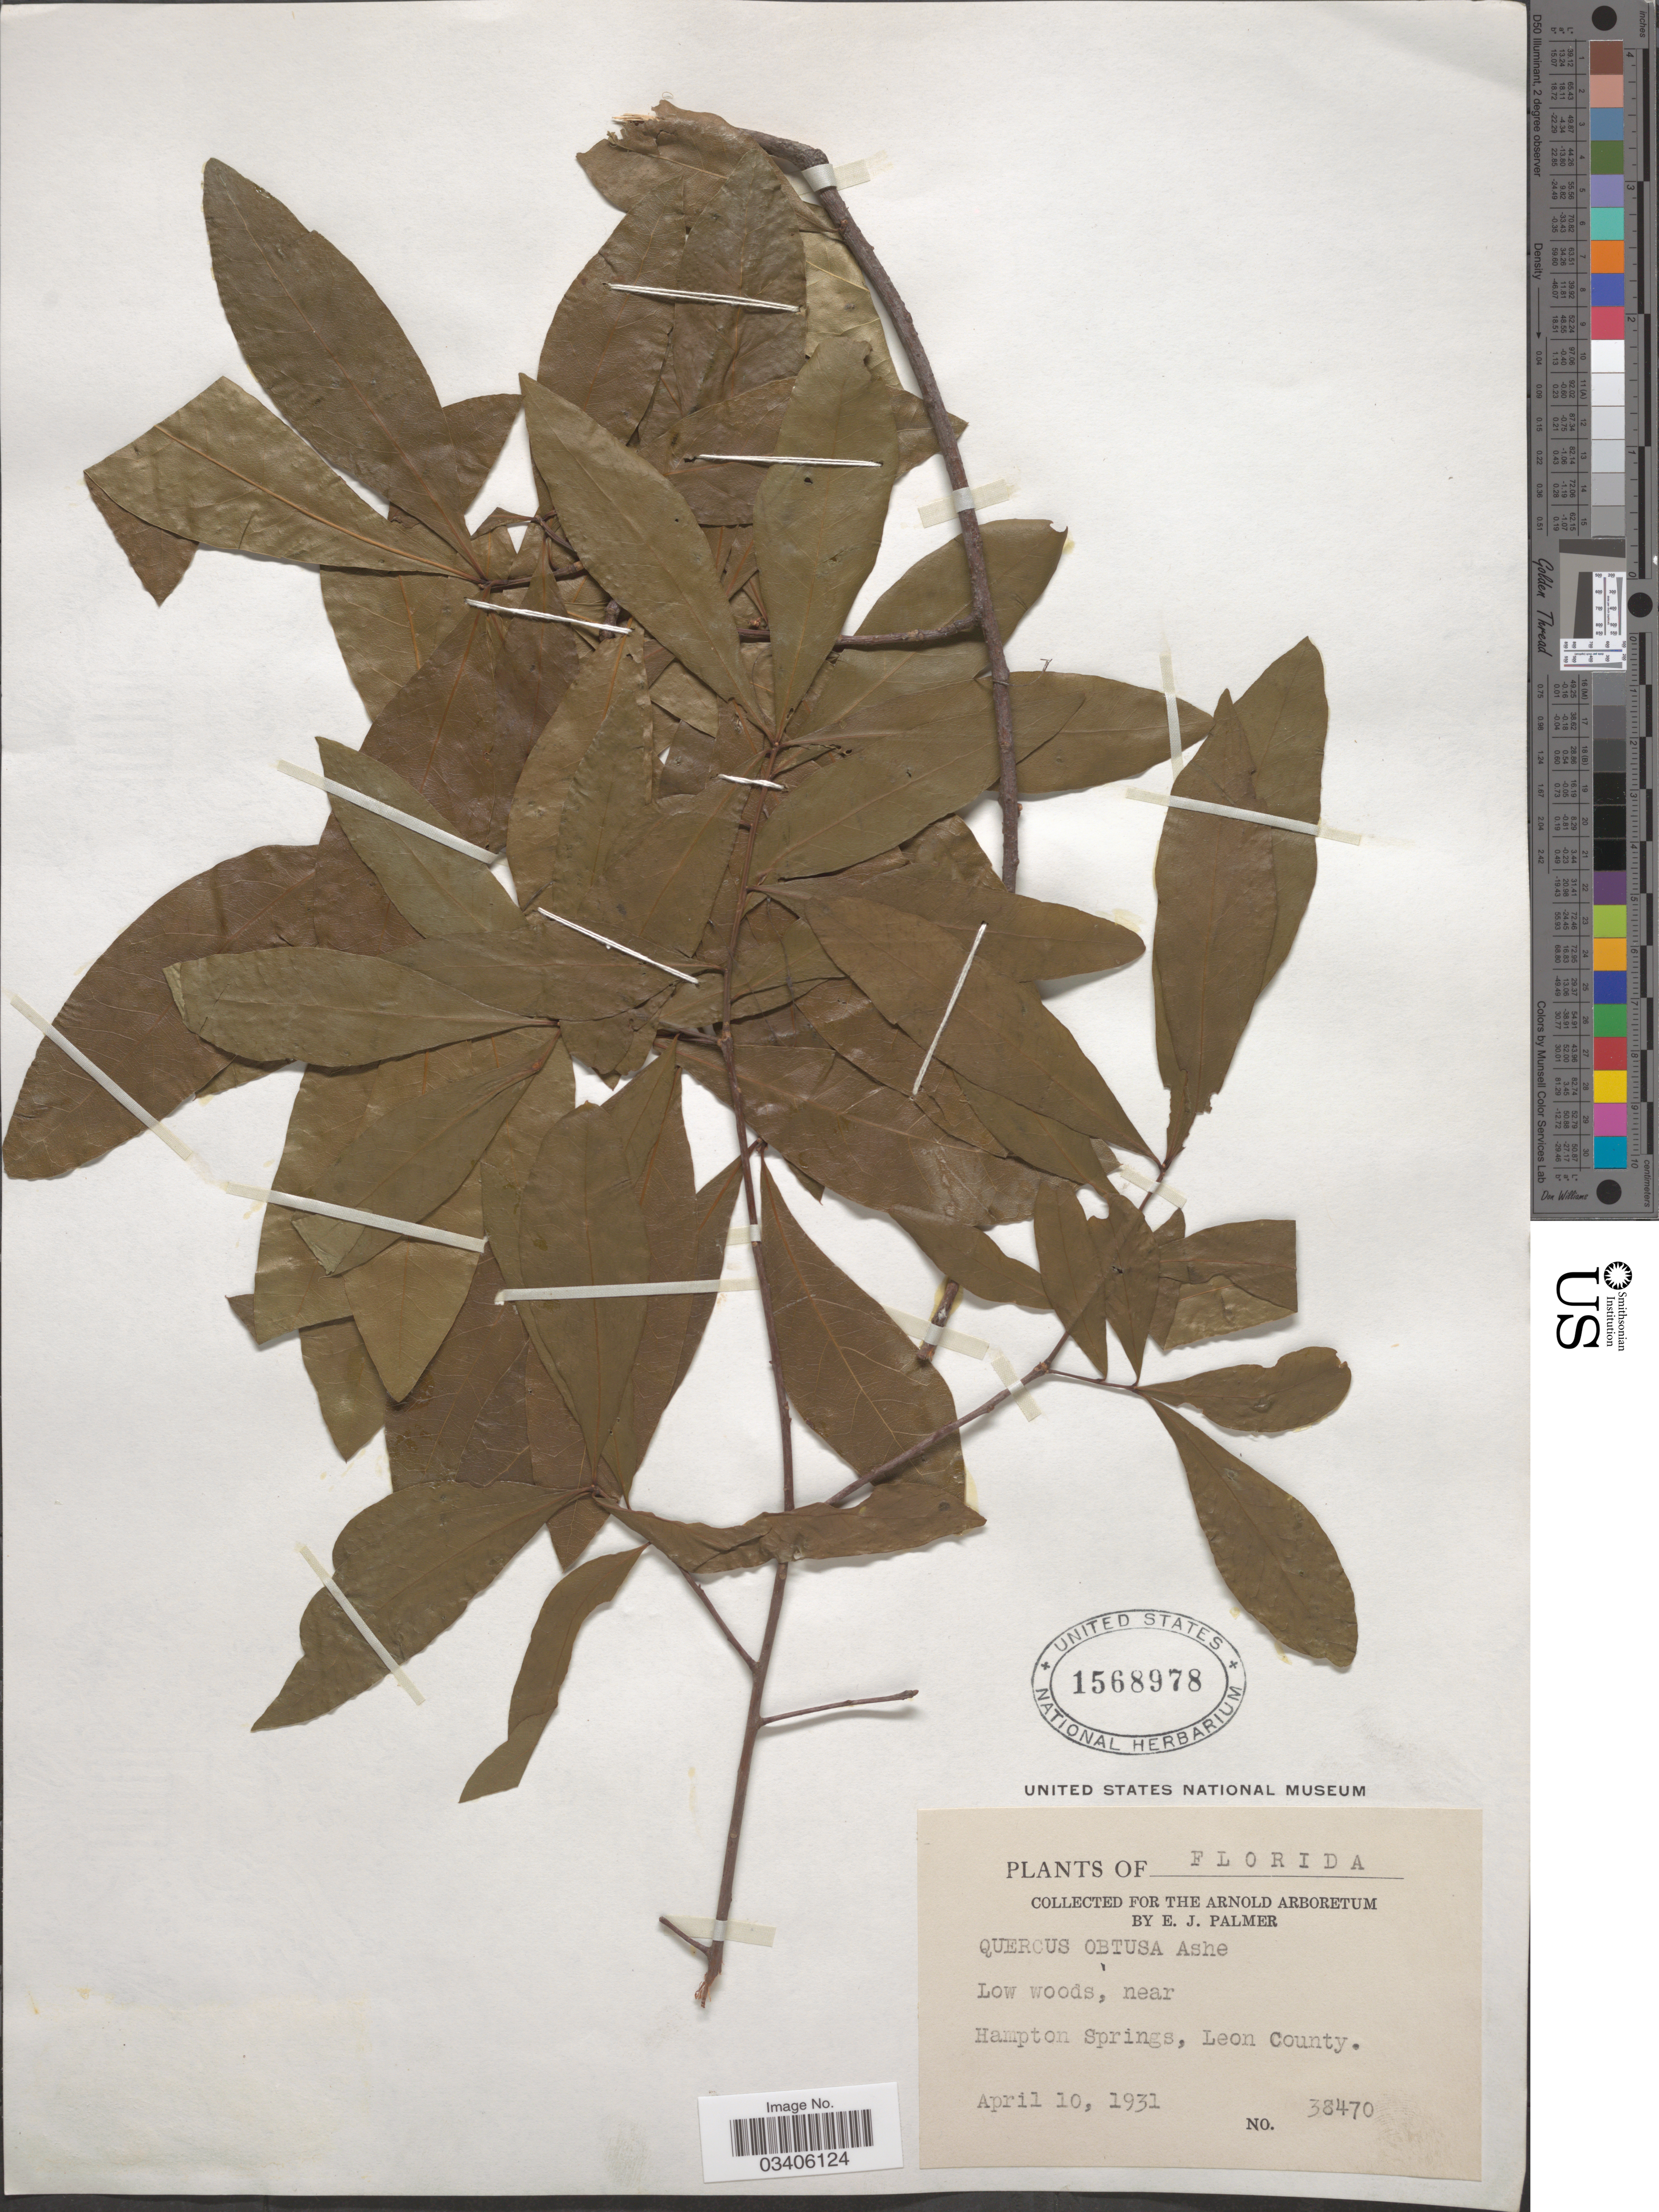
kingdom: Plantae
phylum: Tracheophyta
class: Magnoliopsida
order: Fagales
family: Fagaceae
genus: Quercus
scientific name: Quercus laurifolia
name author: Michx.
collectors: E. J. Palmer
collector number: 38470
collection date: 1931-04-10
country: United States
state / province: Florida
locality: Low woods, near Hampton Springs, Leon County.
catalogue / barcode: US 1568978